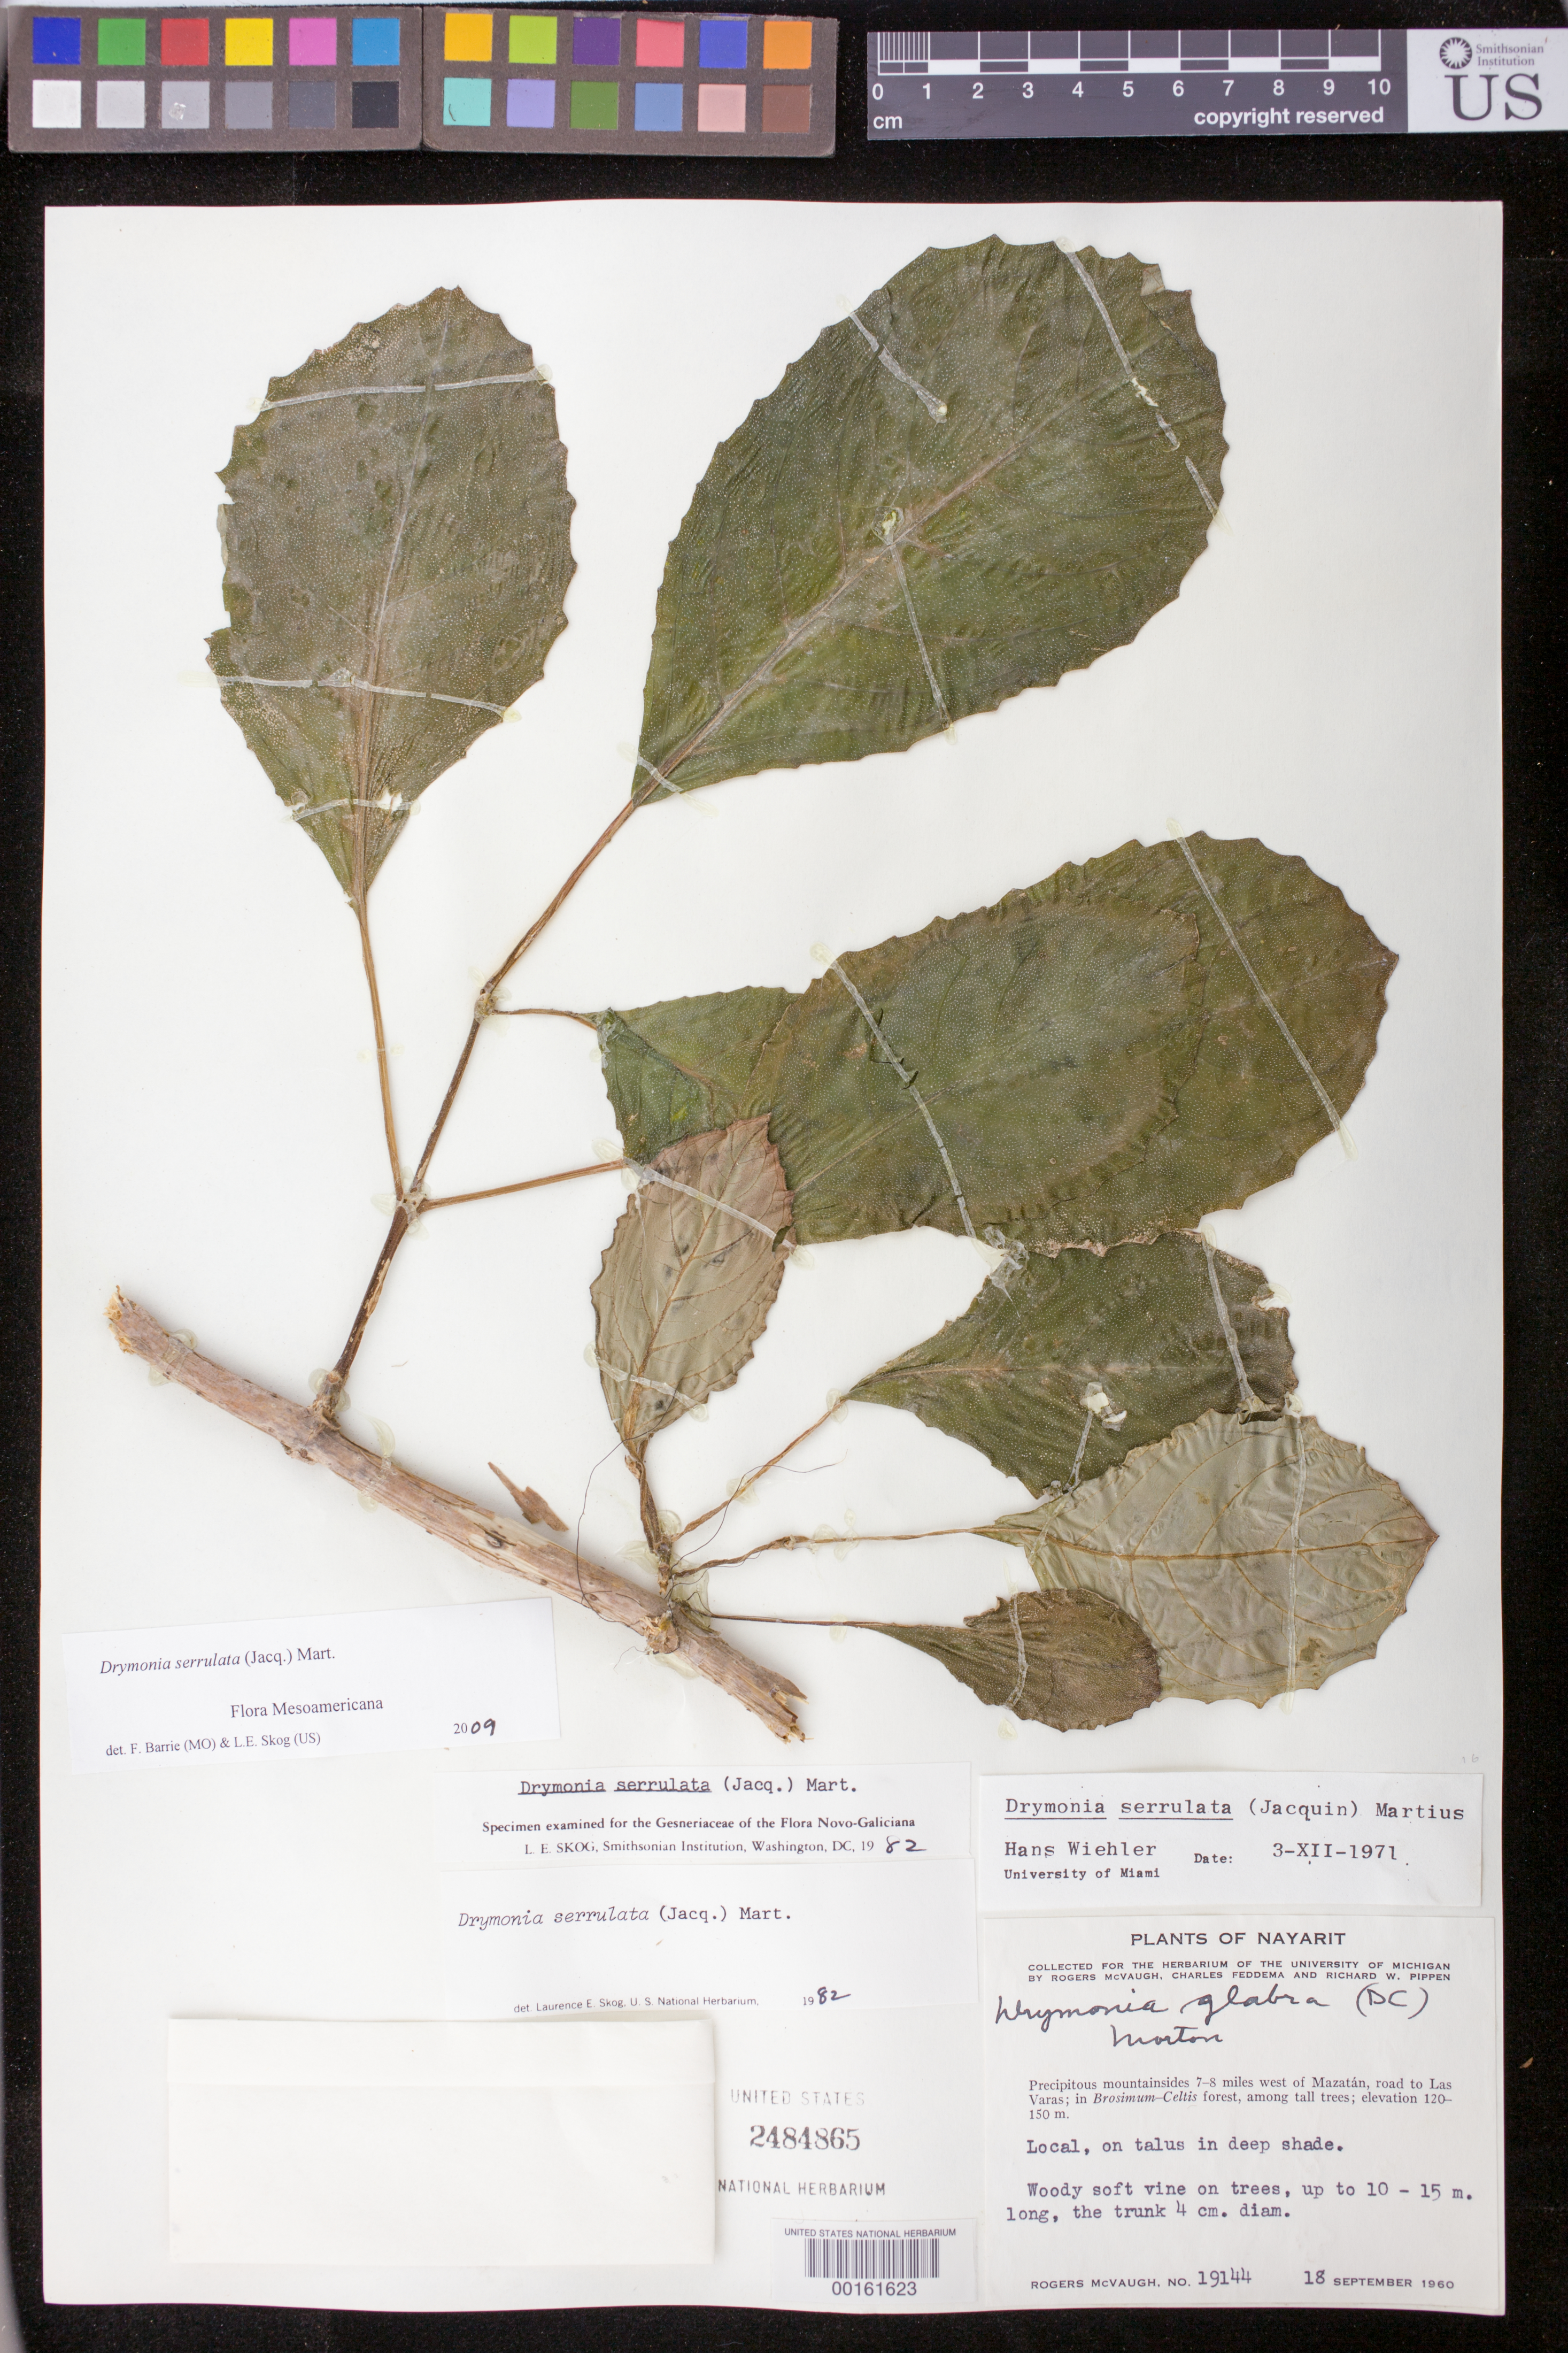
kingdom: Plantae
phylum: Tracheophyta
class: Magnoliopsida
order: Lamiales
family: Gesneriaceae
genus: Drymonia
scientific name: Drymonia serrulata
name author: (Jacq.) Mart.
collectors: R. McVaugh & et al.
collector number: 19144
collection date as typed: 18 Sep 1960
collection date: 1960-09-18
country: Mexico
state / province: Nayarit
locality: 7-8 mi W of Mazatan, road to Las Varas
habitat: Precipitous mountainsides; in Brosimum-Celtis forest, among tall trees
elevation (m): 120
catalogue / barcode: US 2484865